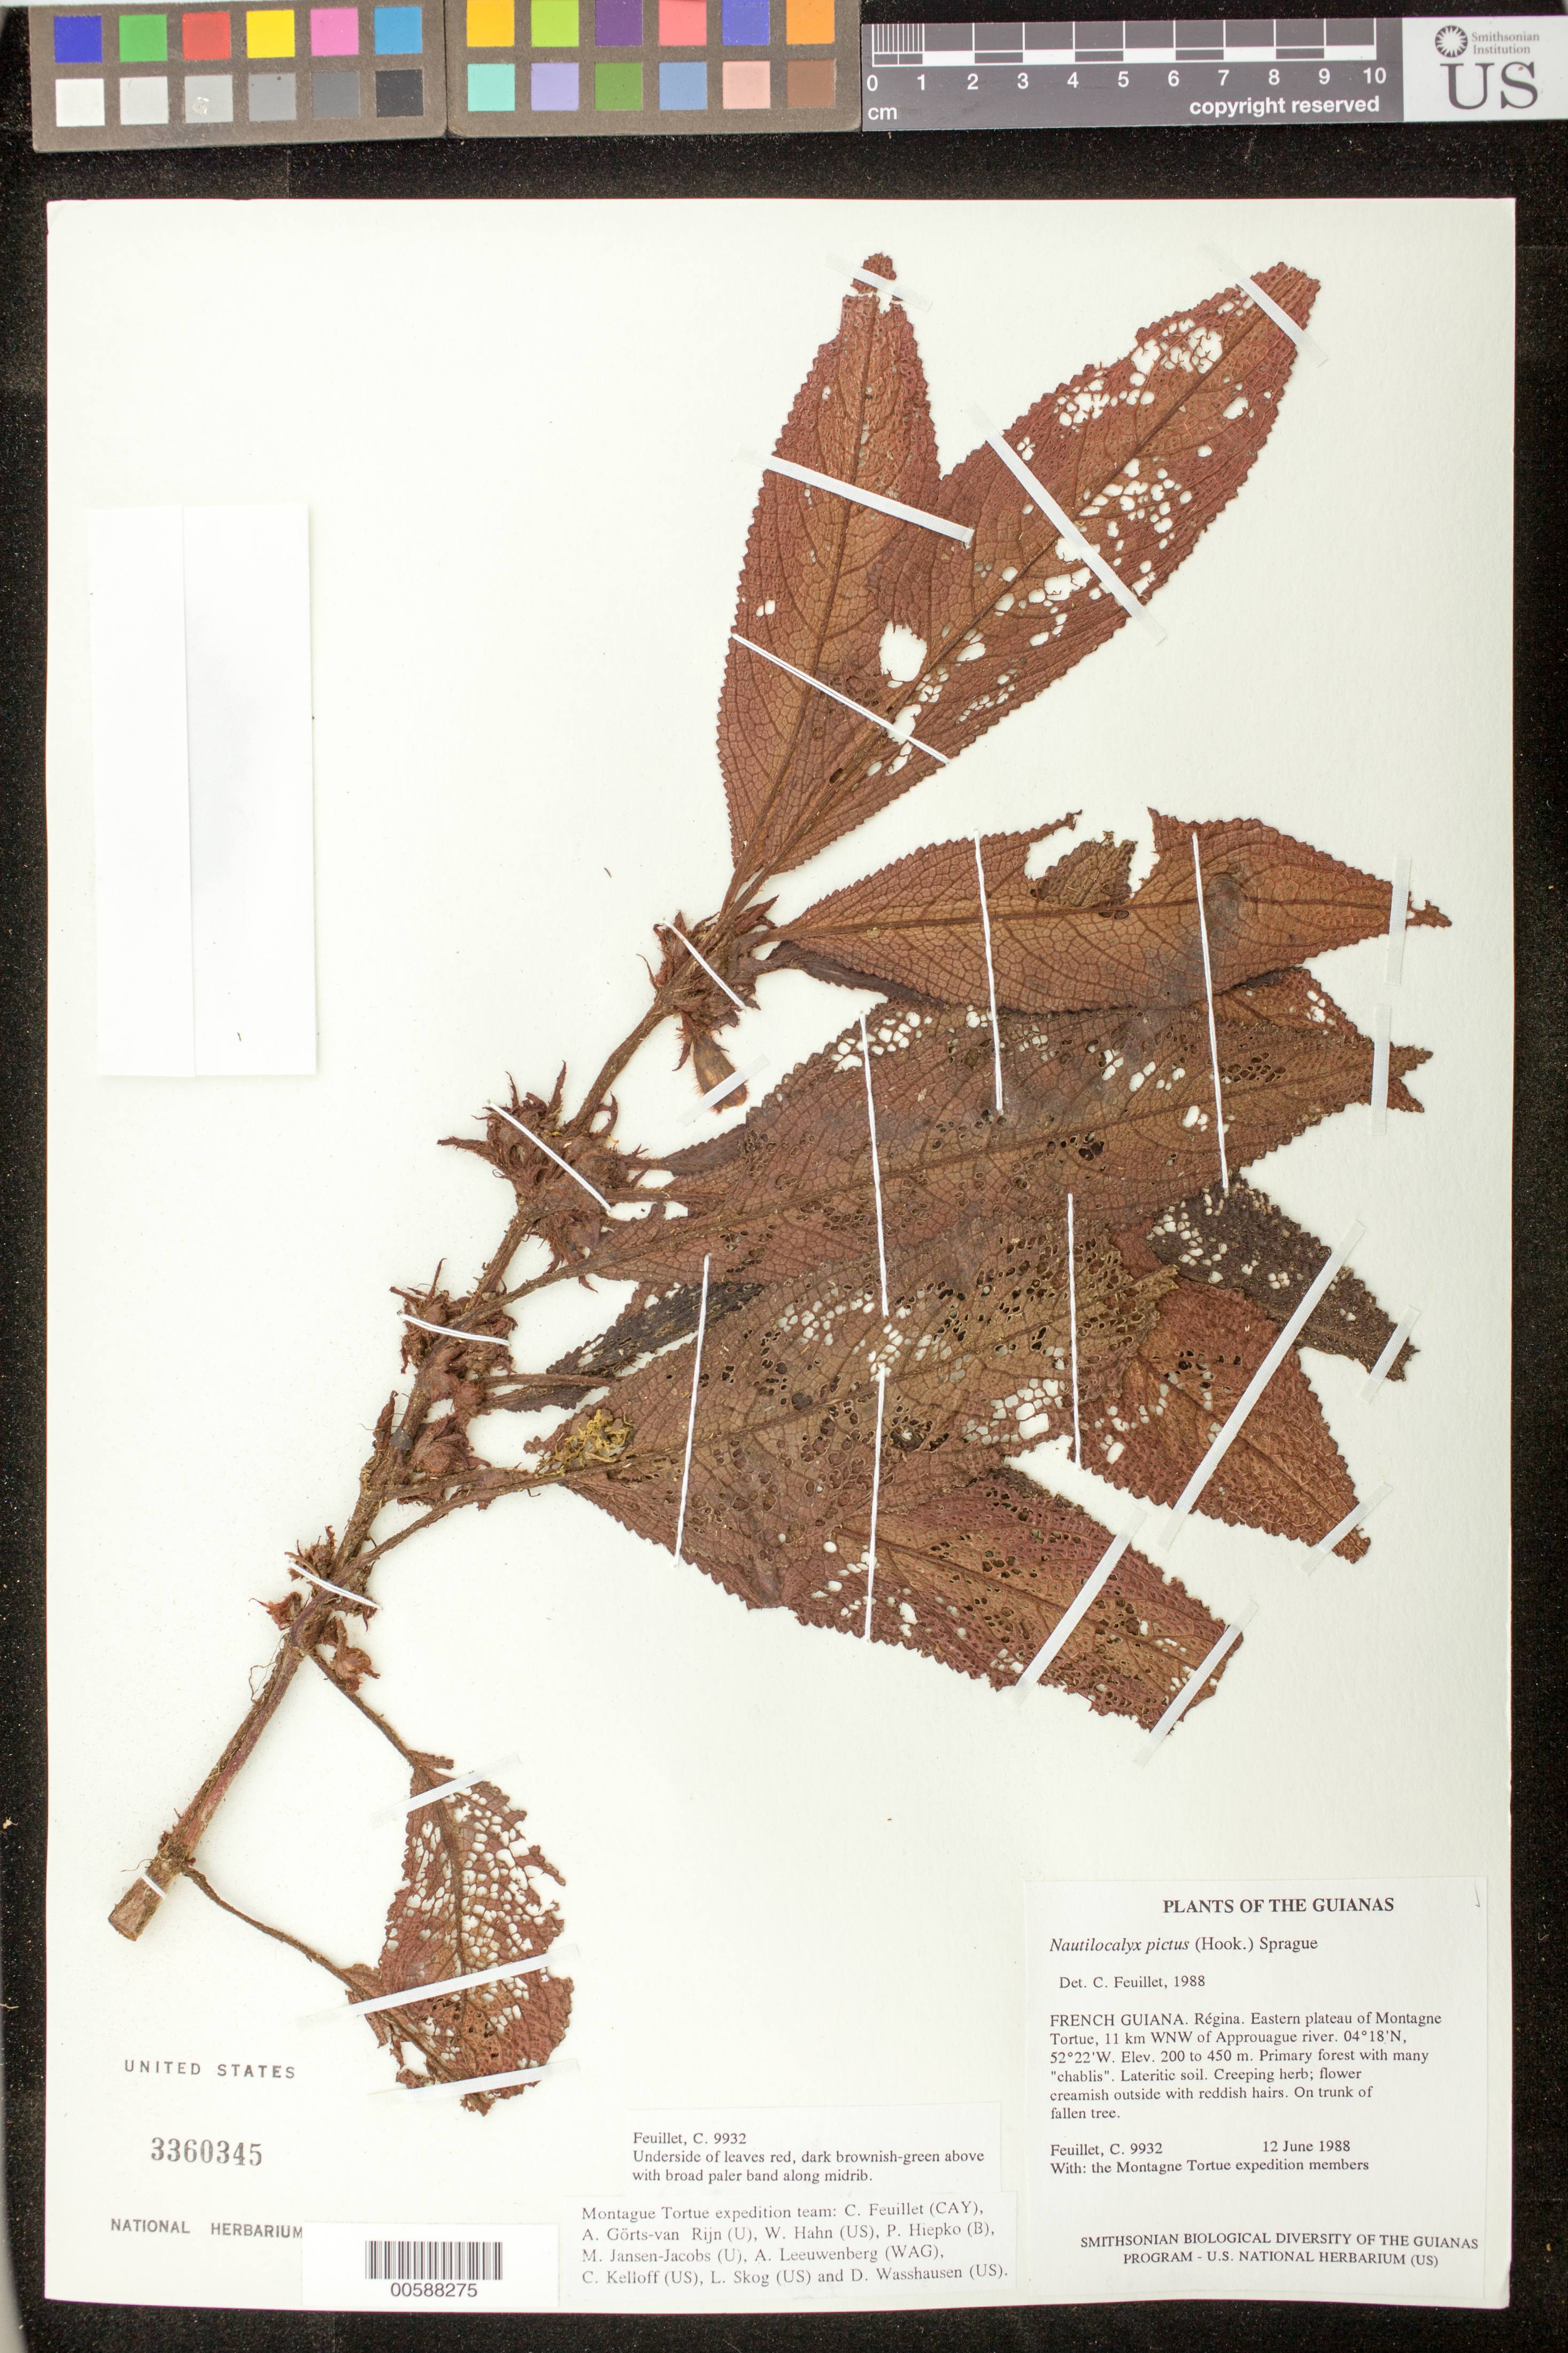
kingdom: Plantae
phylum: Tracheophyta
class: Magnoliopsida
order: Lamiales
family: Gesneriaceae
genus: Nautilocalyx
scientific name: Nautilocalyx pictus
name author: (Hook.) Sprague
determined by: Skog, Laurence E.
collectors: C. Feuillet & Montagne Torte Exped. members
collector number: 9932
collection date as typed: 12 Jun 1988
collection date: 1988-06-12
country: French Guiana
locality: Reégina, eastern plateau of Montagne Tortue, 11 km WNW of Approuague river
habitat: Primary forest with many "chablis", lateritic soil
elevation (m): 200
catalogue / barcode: US 3360345